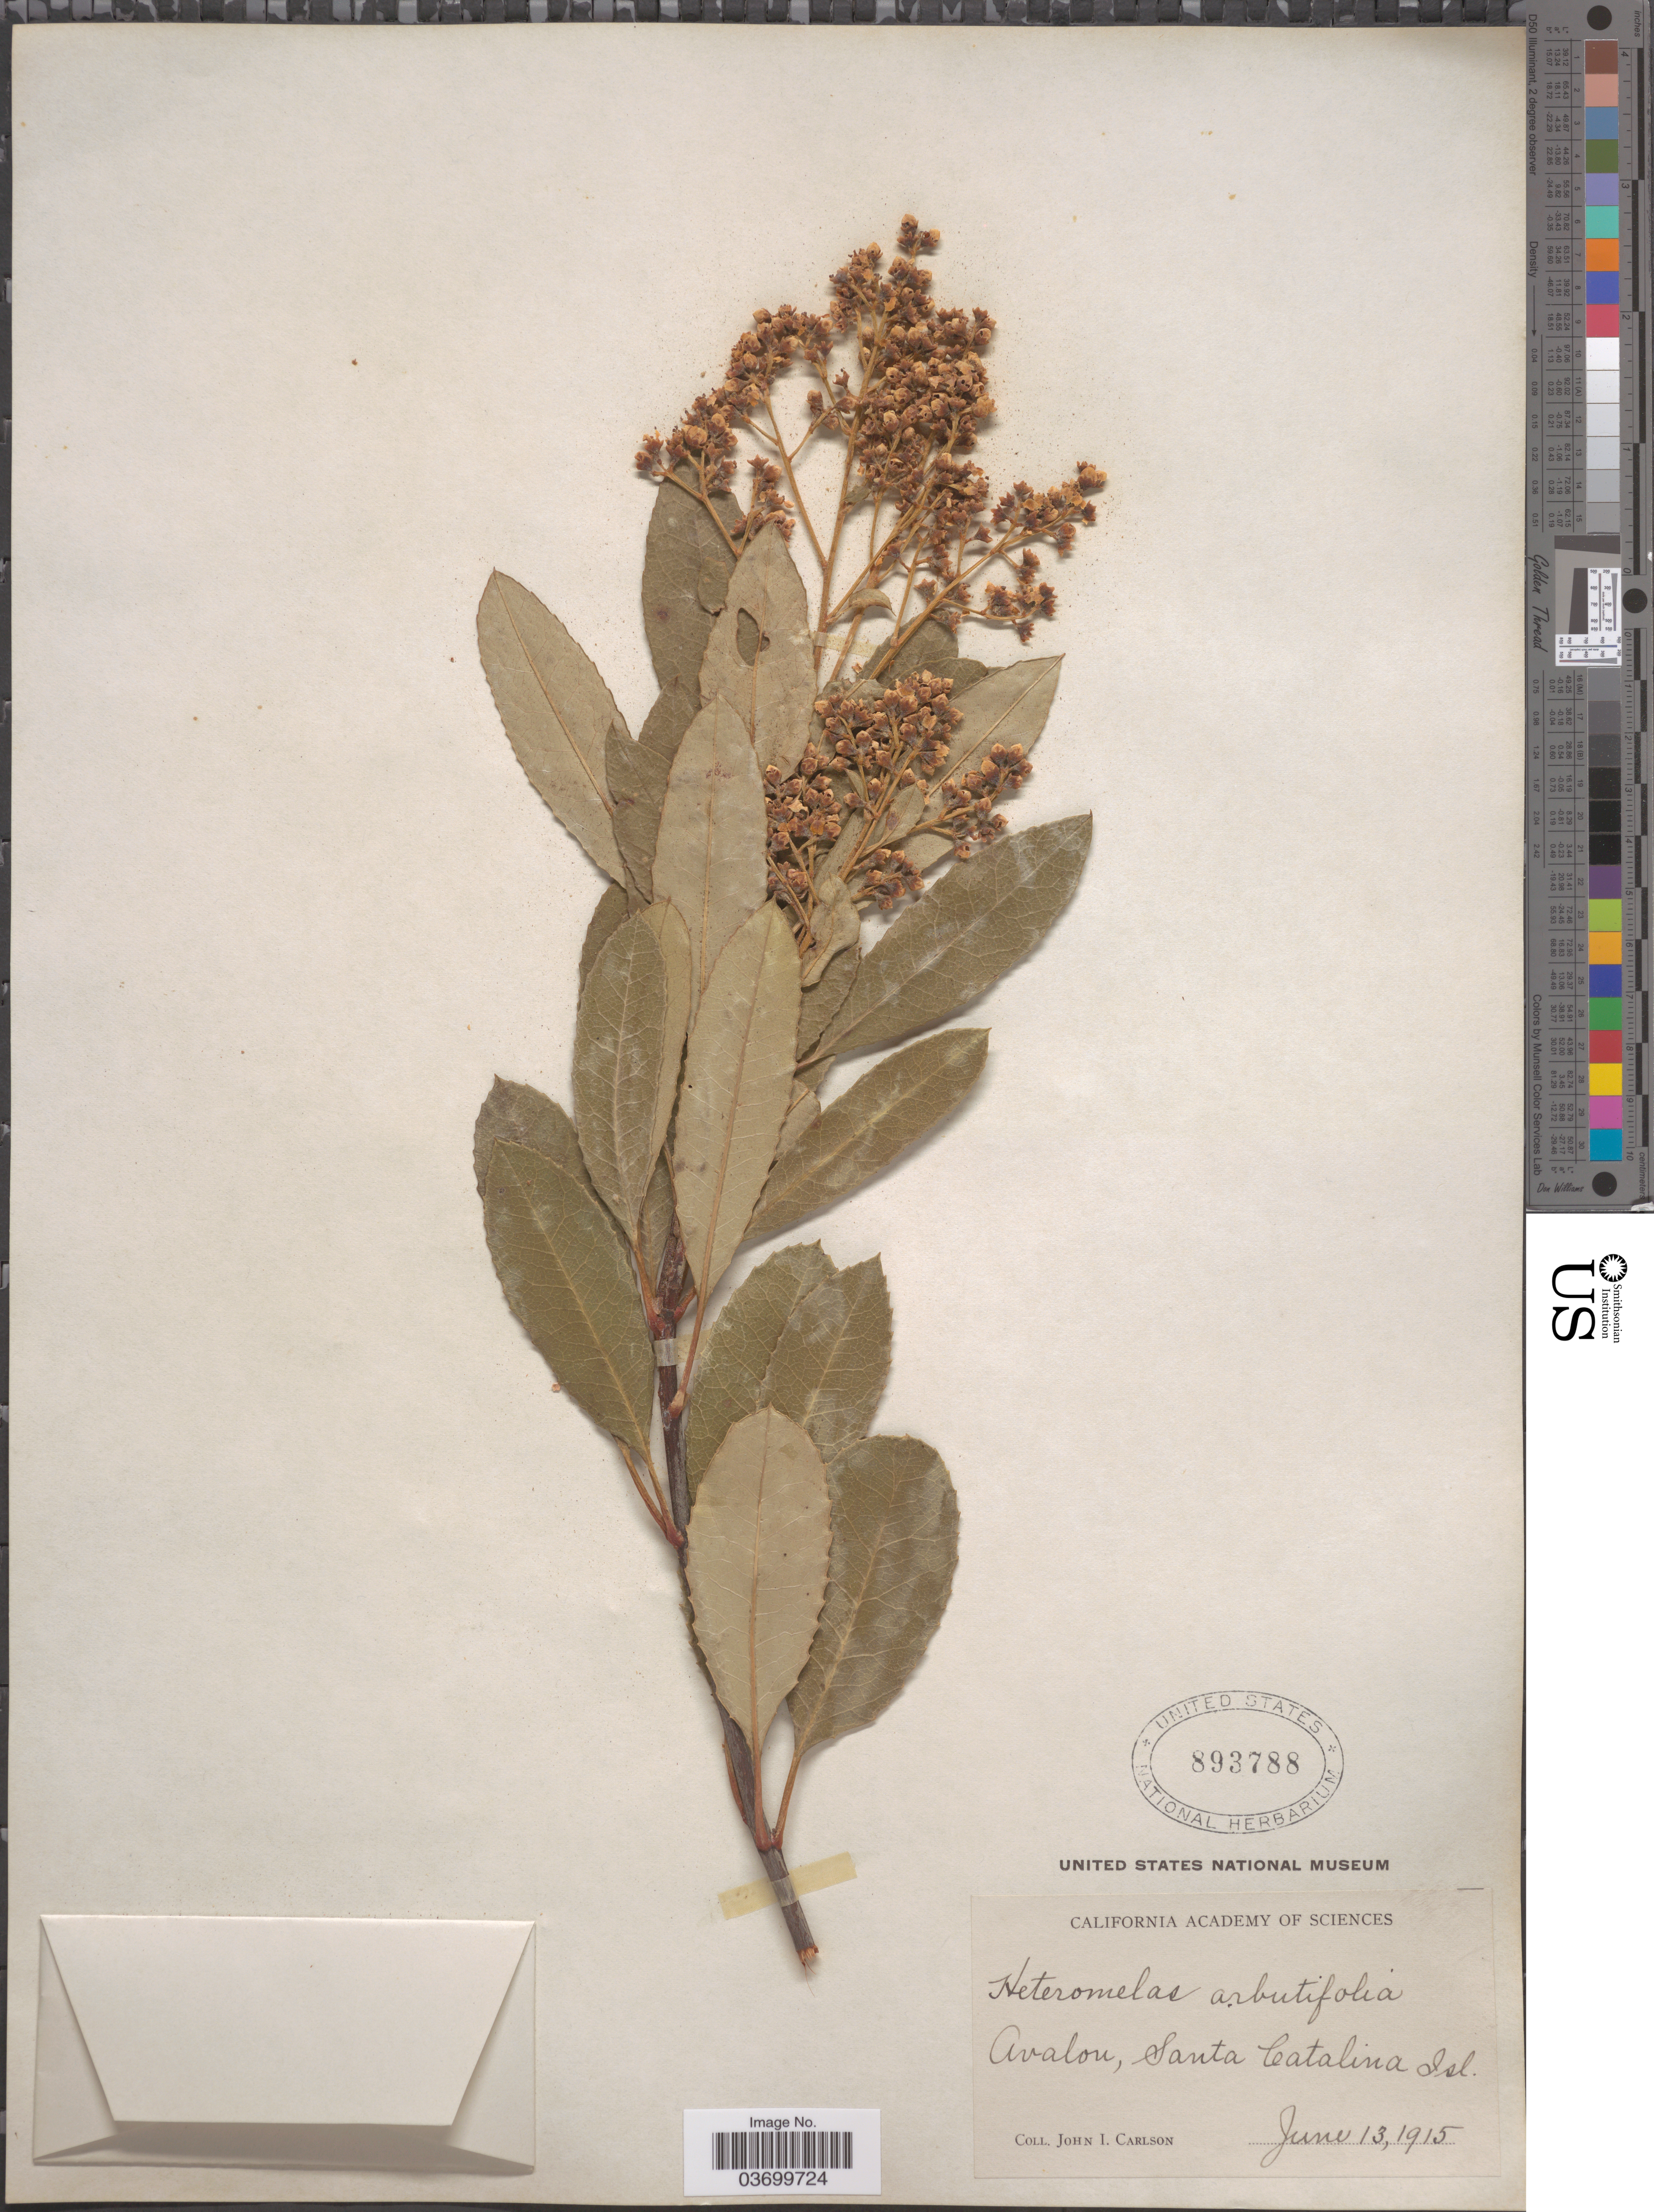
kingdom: Plantae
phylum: Tracheophyta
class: Magnoliopsida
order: Rosales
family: Rosaceae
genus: Heteromeles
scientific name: Heteromeles salicifolia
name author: (C. Presl) Abrams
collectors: J. Carlson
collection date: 1915-06-13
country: United States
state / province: California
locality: Avalon, Santa Catalina Isl.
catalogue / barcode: US 893788